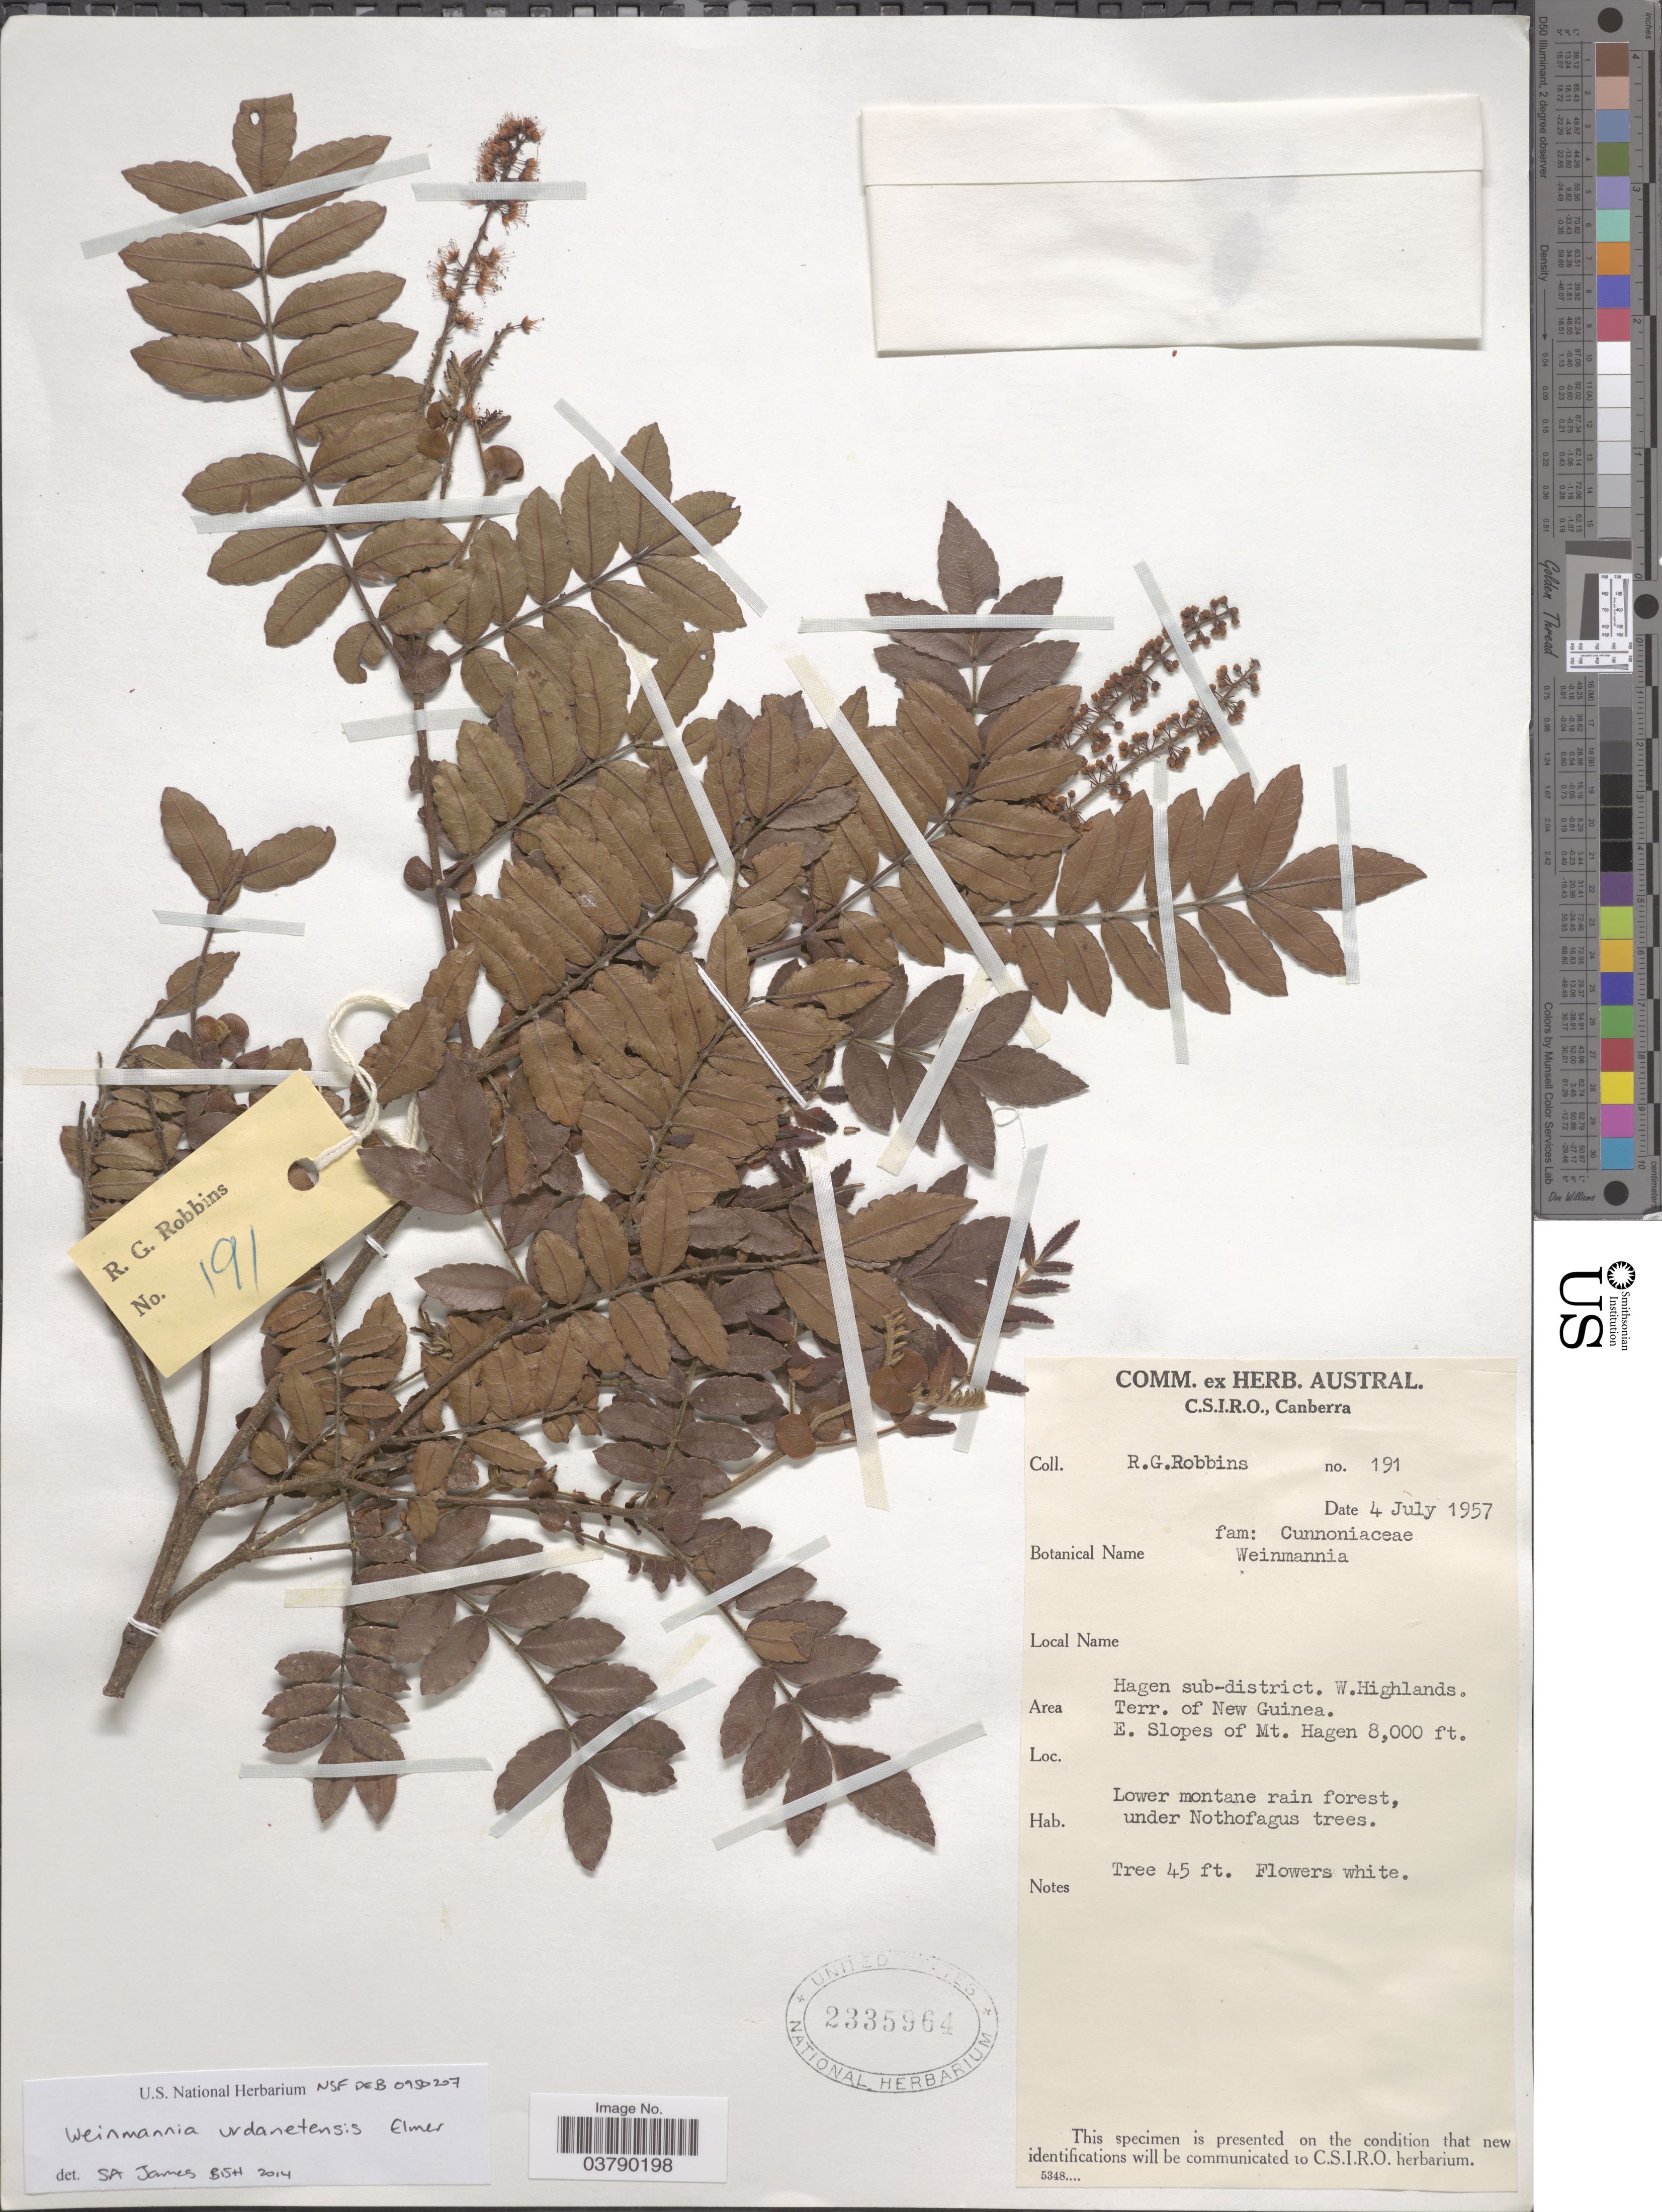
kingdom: Plantae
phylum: Tracheophyta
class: Magnoliopsida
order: Oxalidales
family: Cunoniaceae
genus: Pterophylla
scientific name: Pterophylla urdanetensis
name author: (Elmer) Pillon & H.C. Hopkins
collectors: R. Robbins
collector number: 191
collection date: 1957-07-04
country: Papua New Guinea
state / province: Western Highlands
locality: Area Hagen sub-district. W. Highlands. Terr. of New Guinea. E. Slopes of Mt. Hagen.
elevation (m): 2438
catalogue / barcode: US 2335964